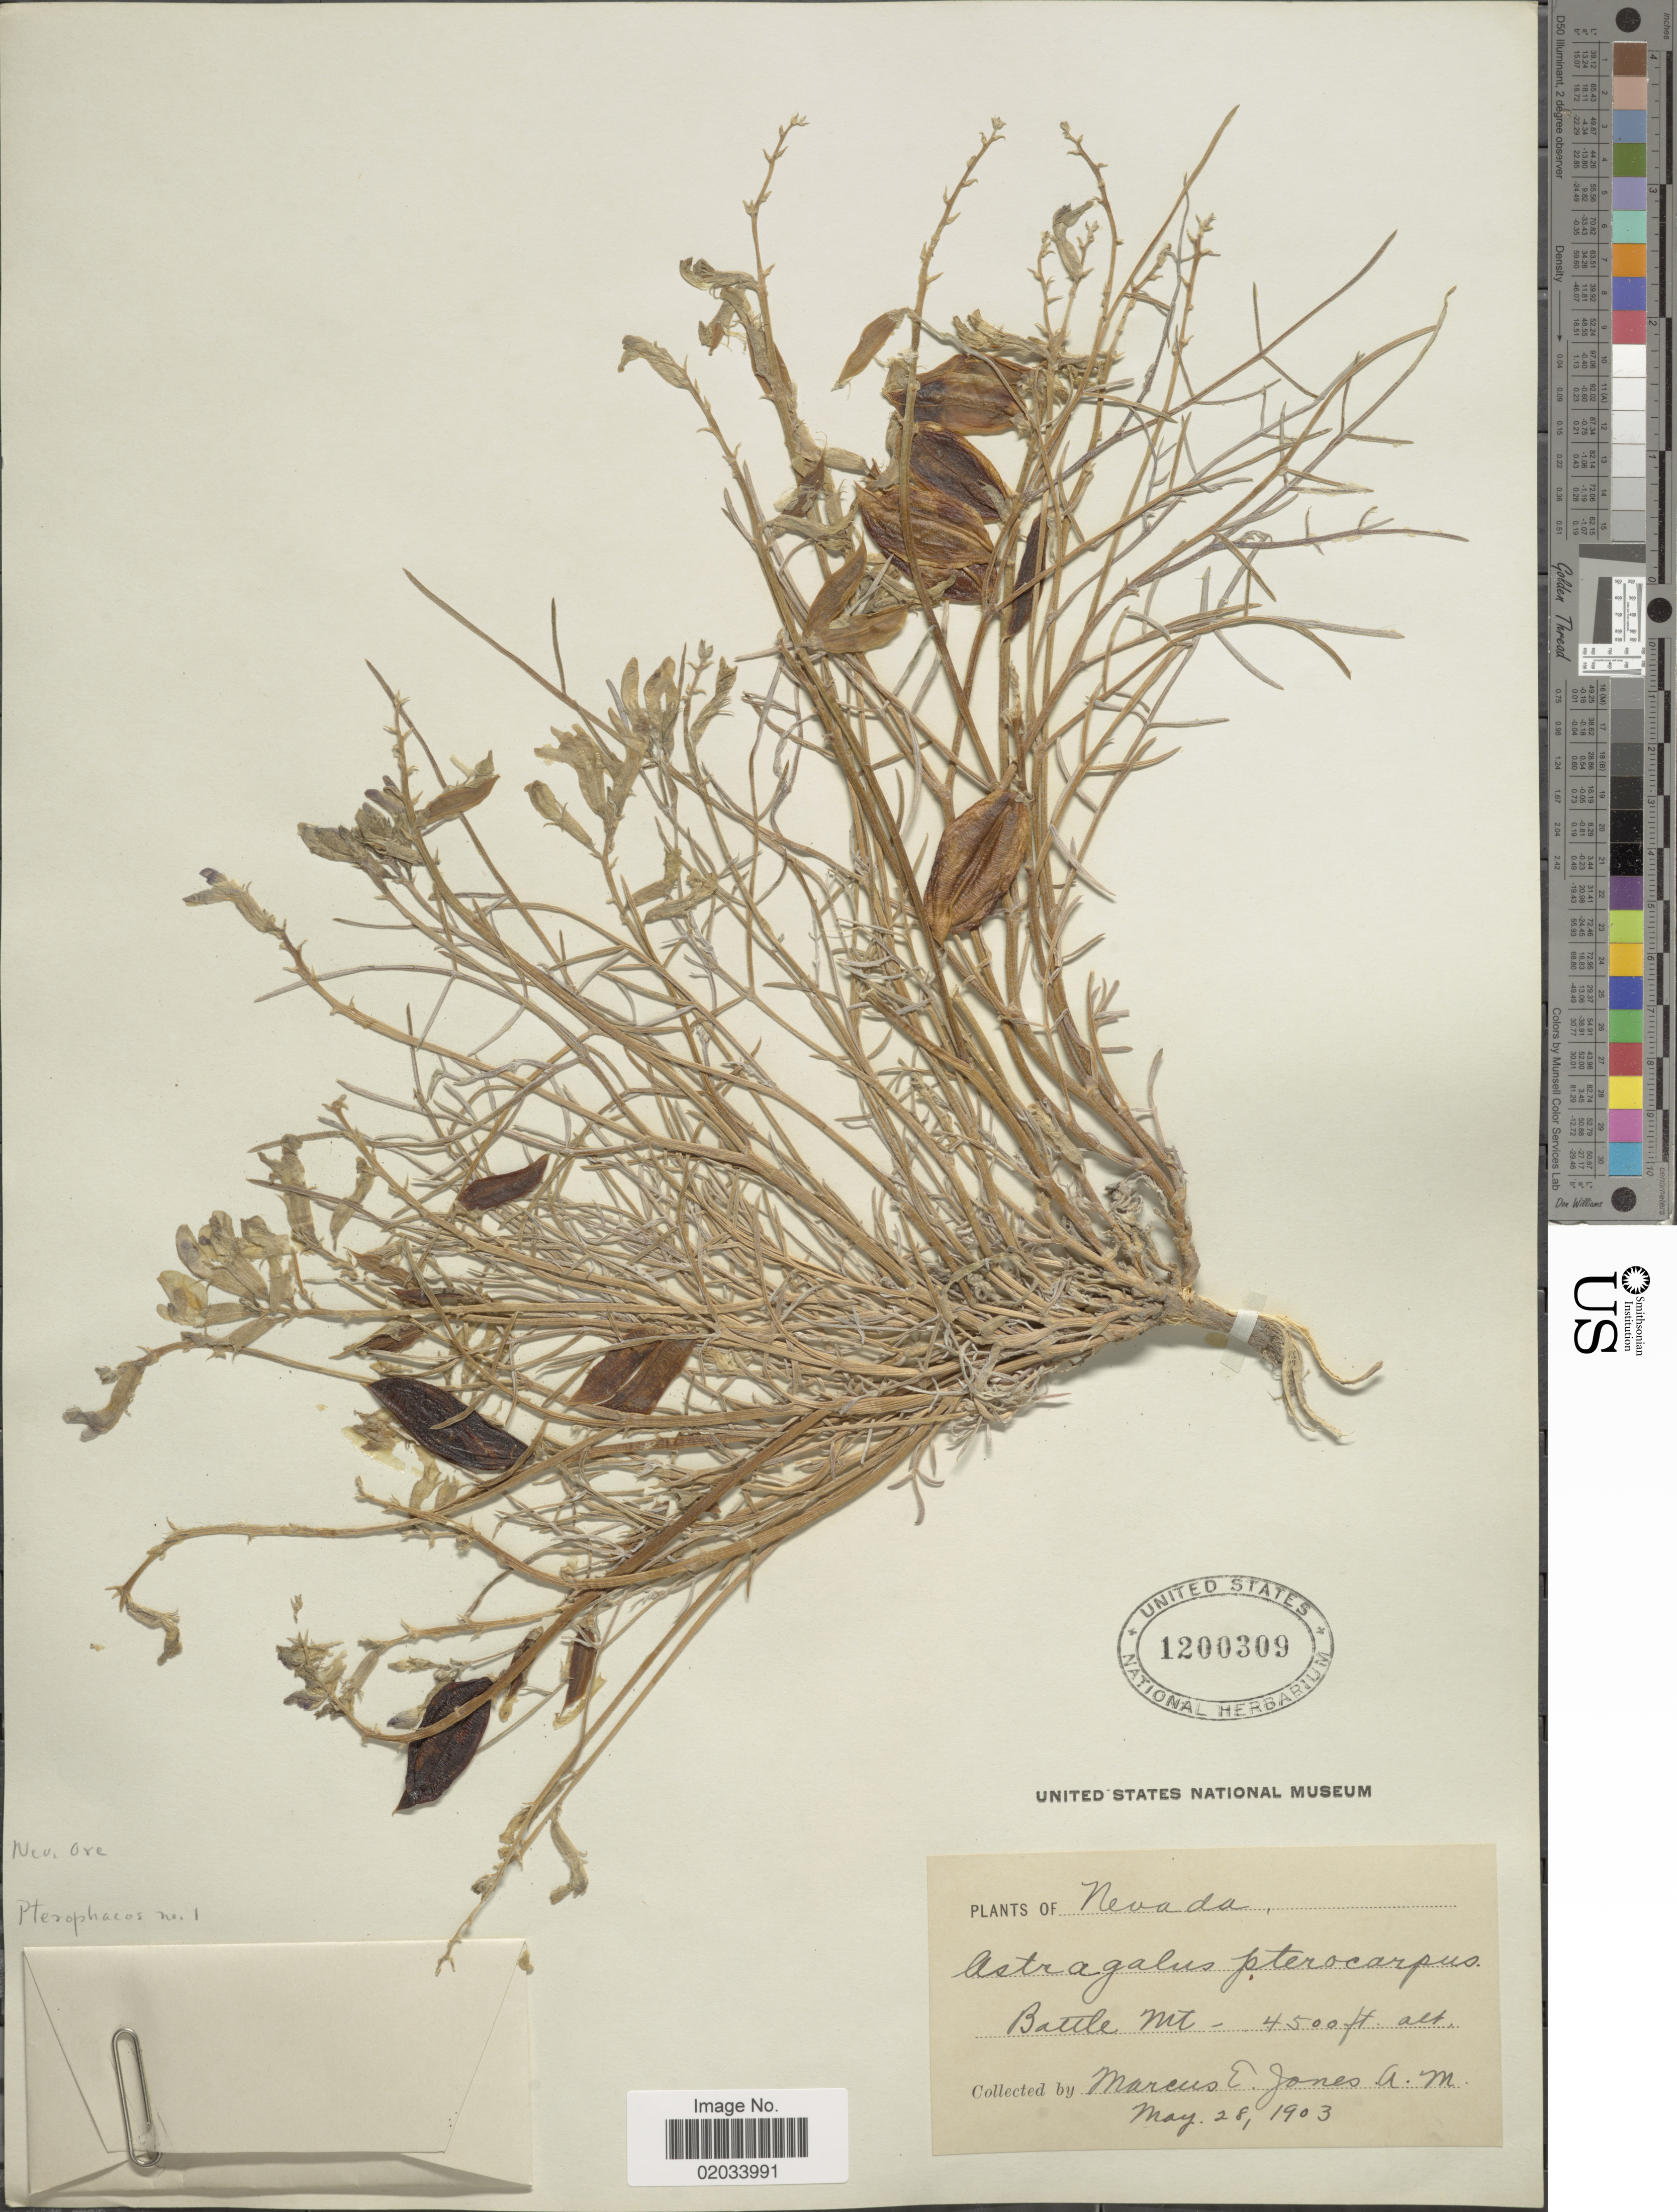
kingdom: Plantae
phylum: Tracheophyta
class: Magnoliopsida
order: Fabales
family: Fabaceae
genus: Astragalus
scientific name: Astragalus pterocarpus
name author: S. Watson in C. King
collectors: M. E. Jones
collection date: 1903-05-28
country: United States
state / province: Nevada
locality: Battle Mt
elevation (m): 1372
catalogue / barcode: US 1200309